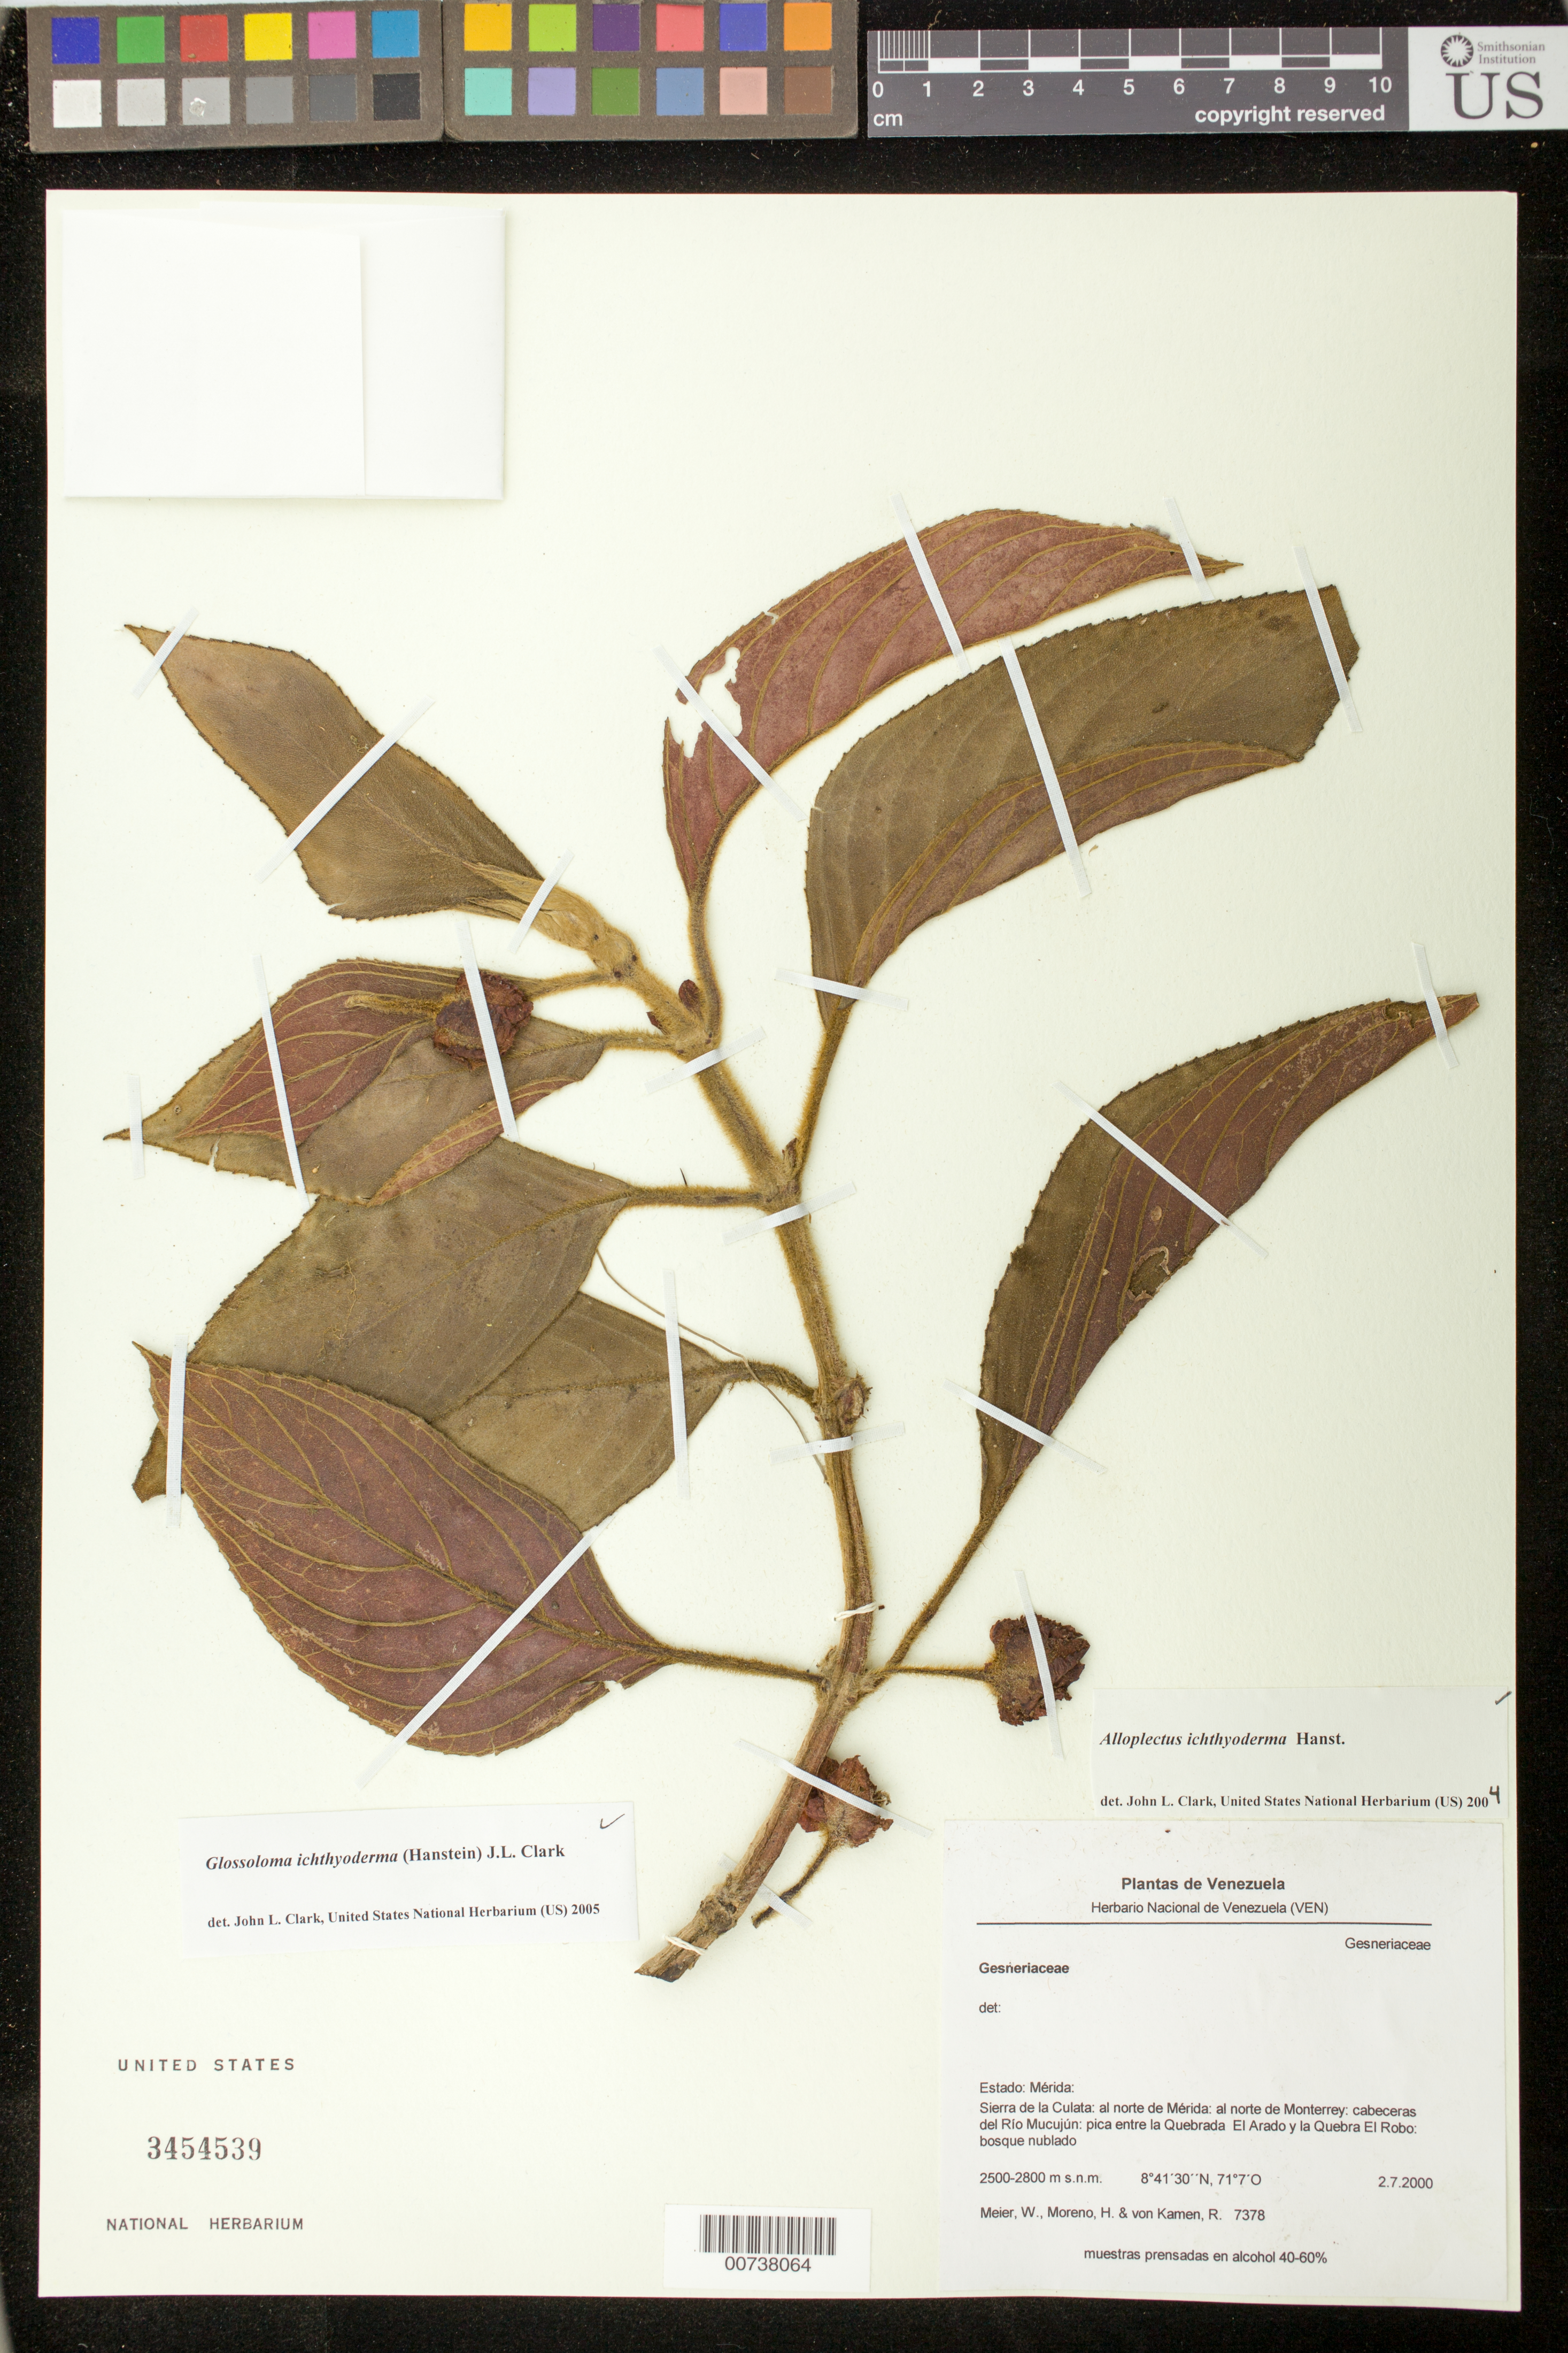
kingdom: Plantae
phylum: Tracheophyta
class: Magnoliopsida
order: Lamiales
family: Gesneriaceae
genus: Glossoloma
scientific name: Glossoloma ichthyoderma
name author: (Hanst.) J.L. Clark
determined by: Clark, J. L., (SEL), The Marie Selby Botanical Garden (UNITED STATES)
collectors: W. Meier, H. Moreno & R. von Kamen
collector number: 7378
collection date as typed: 02 Dec 2000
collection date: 2000-12-02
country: Venezuela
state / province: Mérida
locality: Sierra de la Culata: al norte de Mérida: al norte de Monterrey: cabeceras del Río Mucujún: pica entre la Quebrada El Arado y la Quebrada El Robo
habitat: bosque nublado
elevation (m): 2500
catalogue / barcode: US 3454539